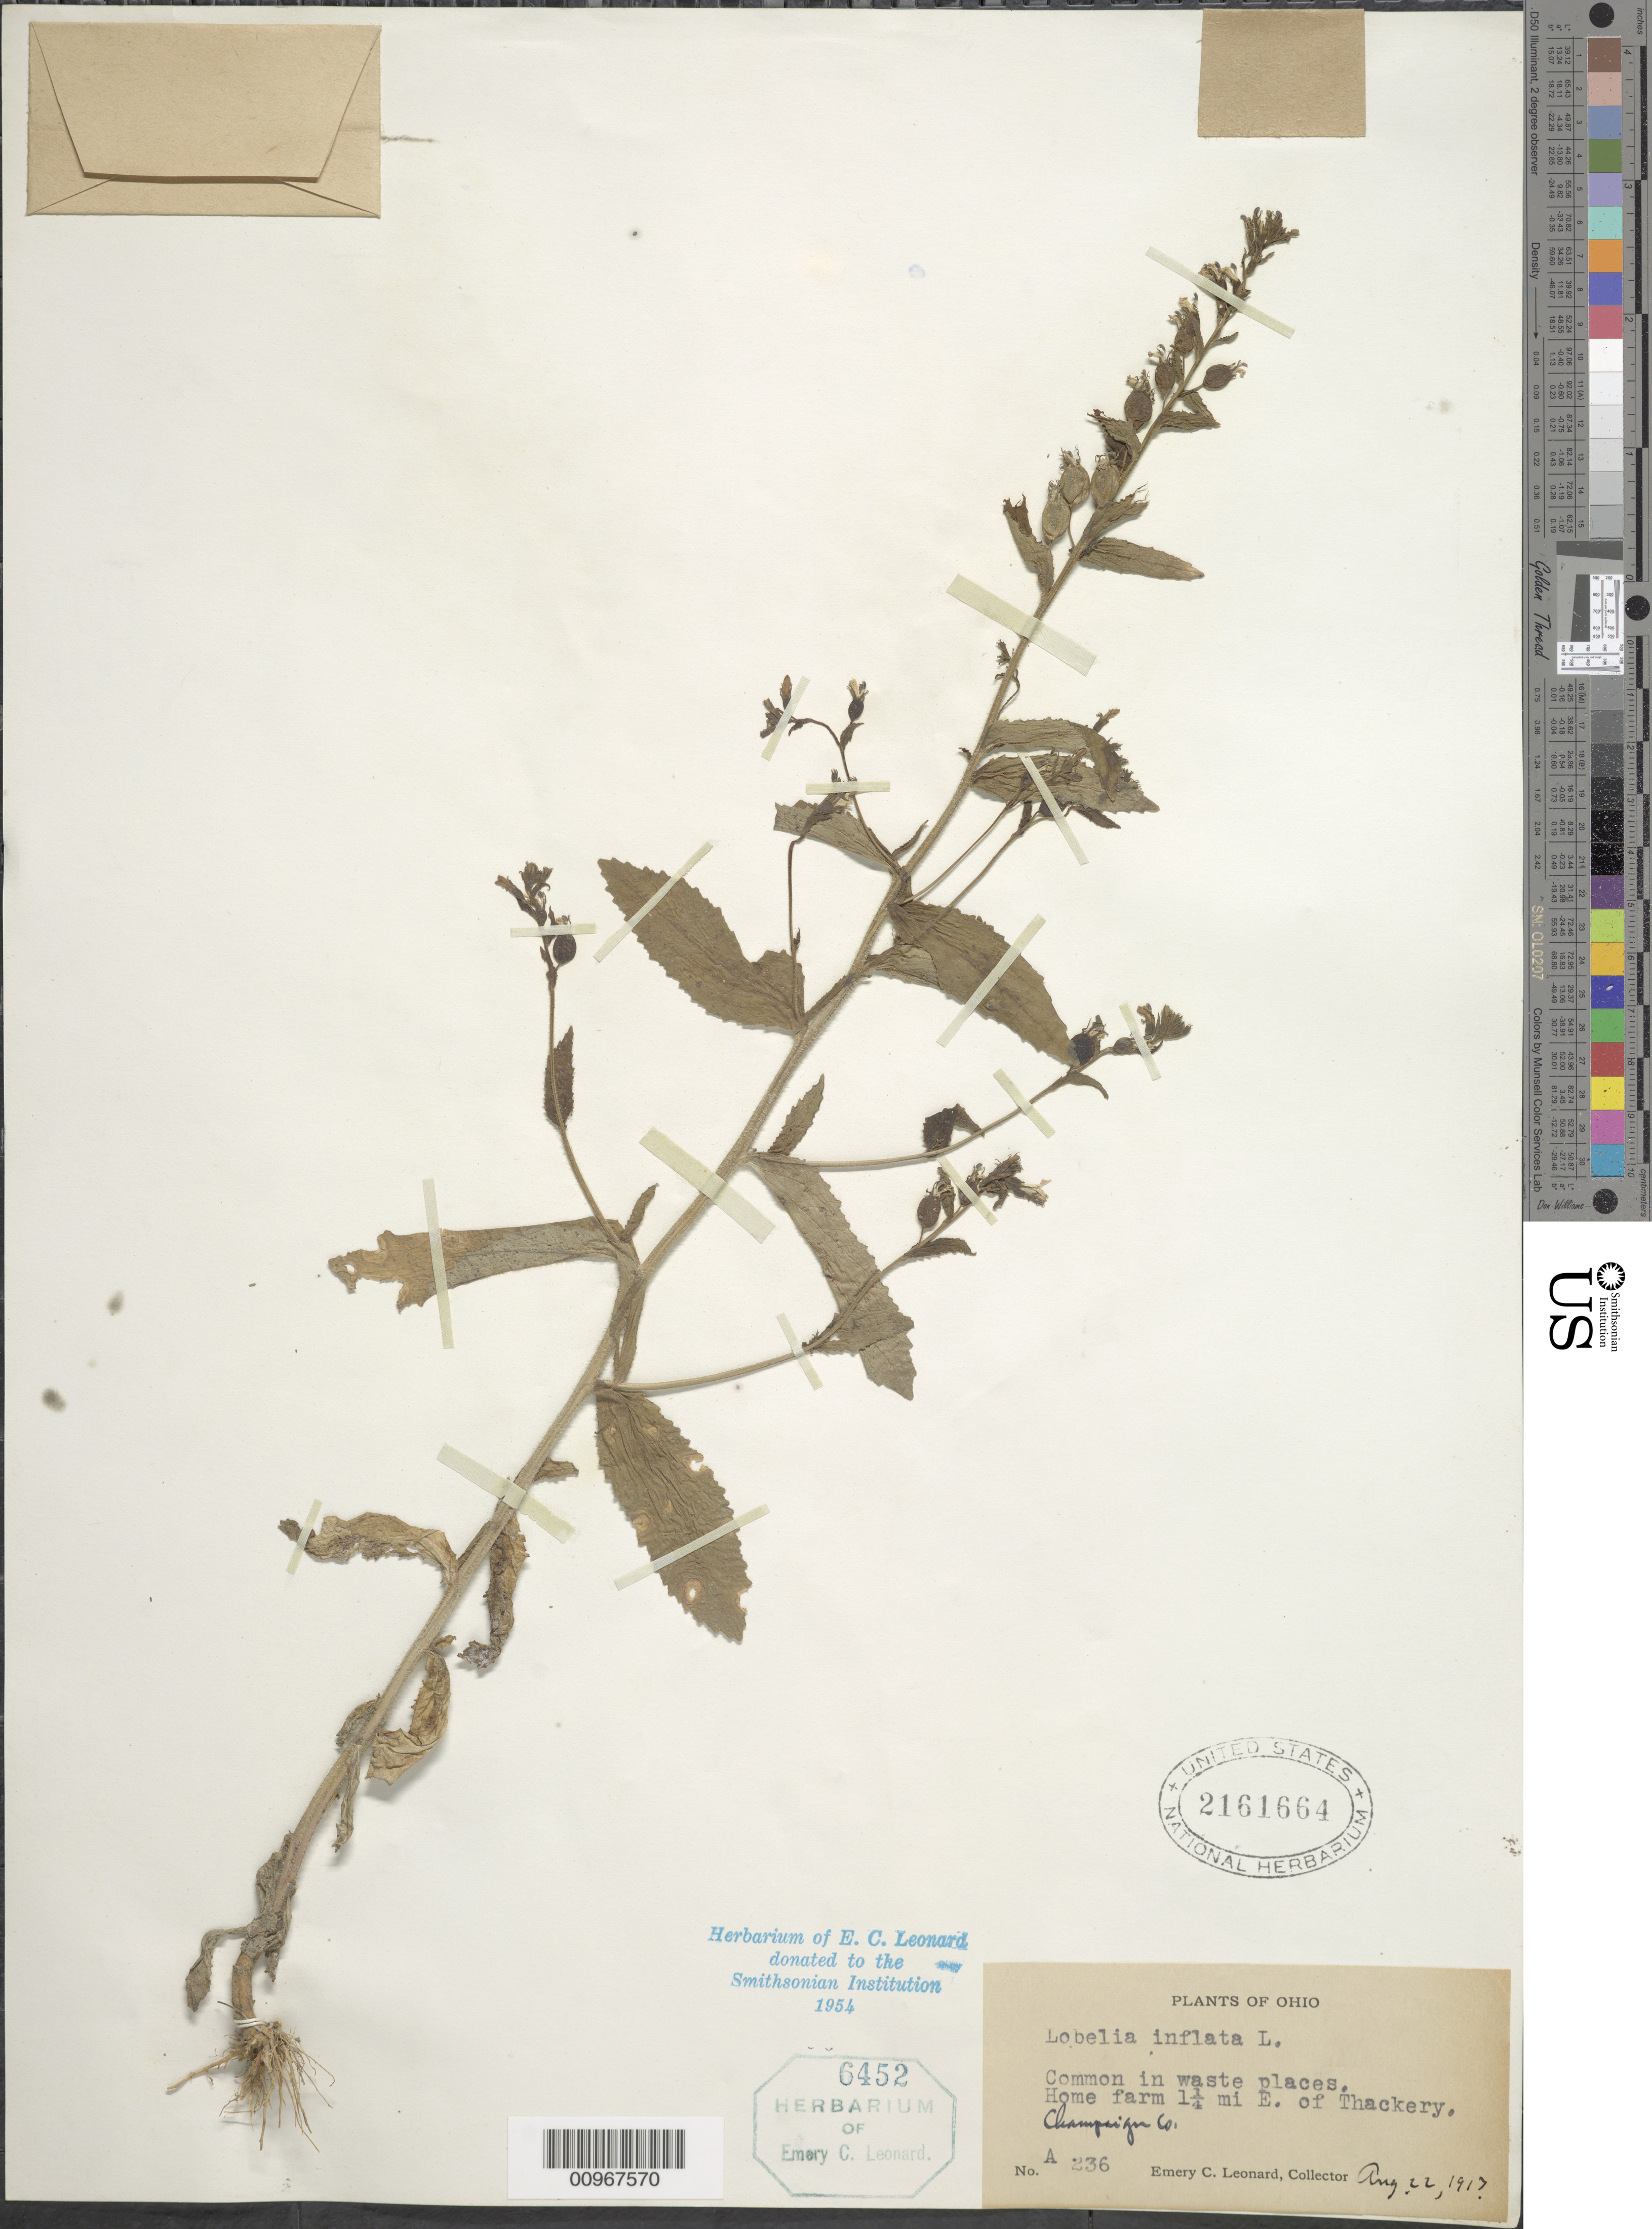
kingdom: Plantae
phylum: Tracheophyta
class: Magnoliopsida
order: Asterales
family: Campanulaceae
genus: Lobelia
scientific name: Lobelia inflata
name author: L.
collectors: E. C. Leonard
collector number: A236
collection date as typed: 22 Aug 1917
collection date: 1917-08-22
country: United States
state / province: Ohio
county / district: Champaign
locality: Home Farm 1.25 E. of Thackery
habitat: common in waste places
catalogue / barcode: US 2161664